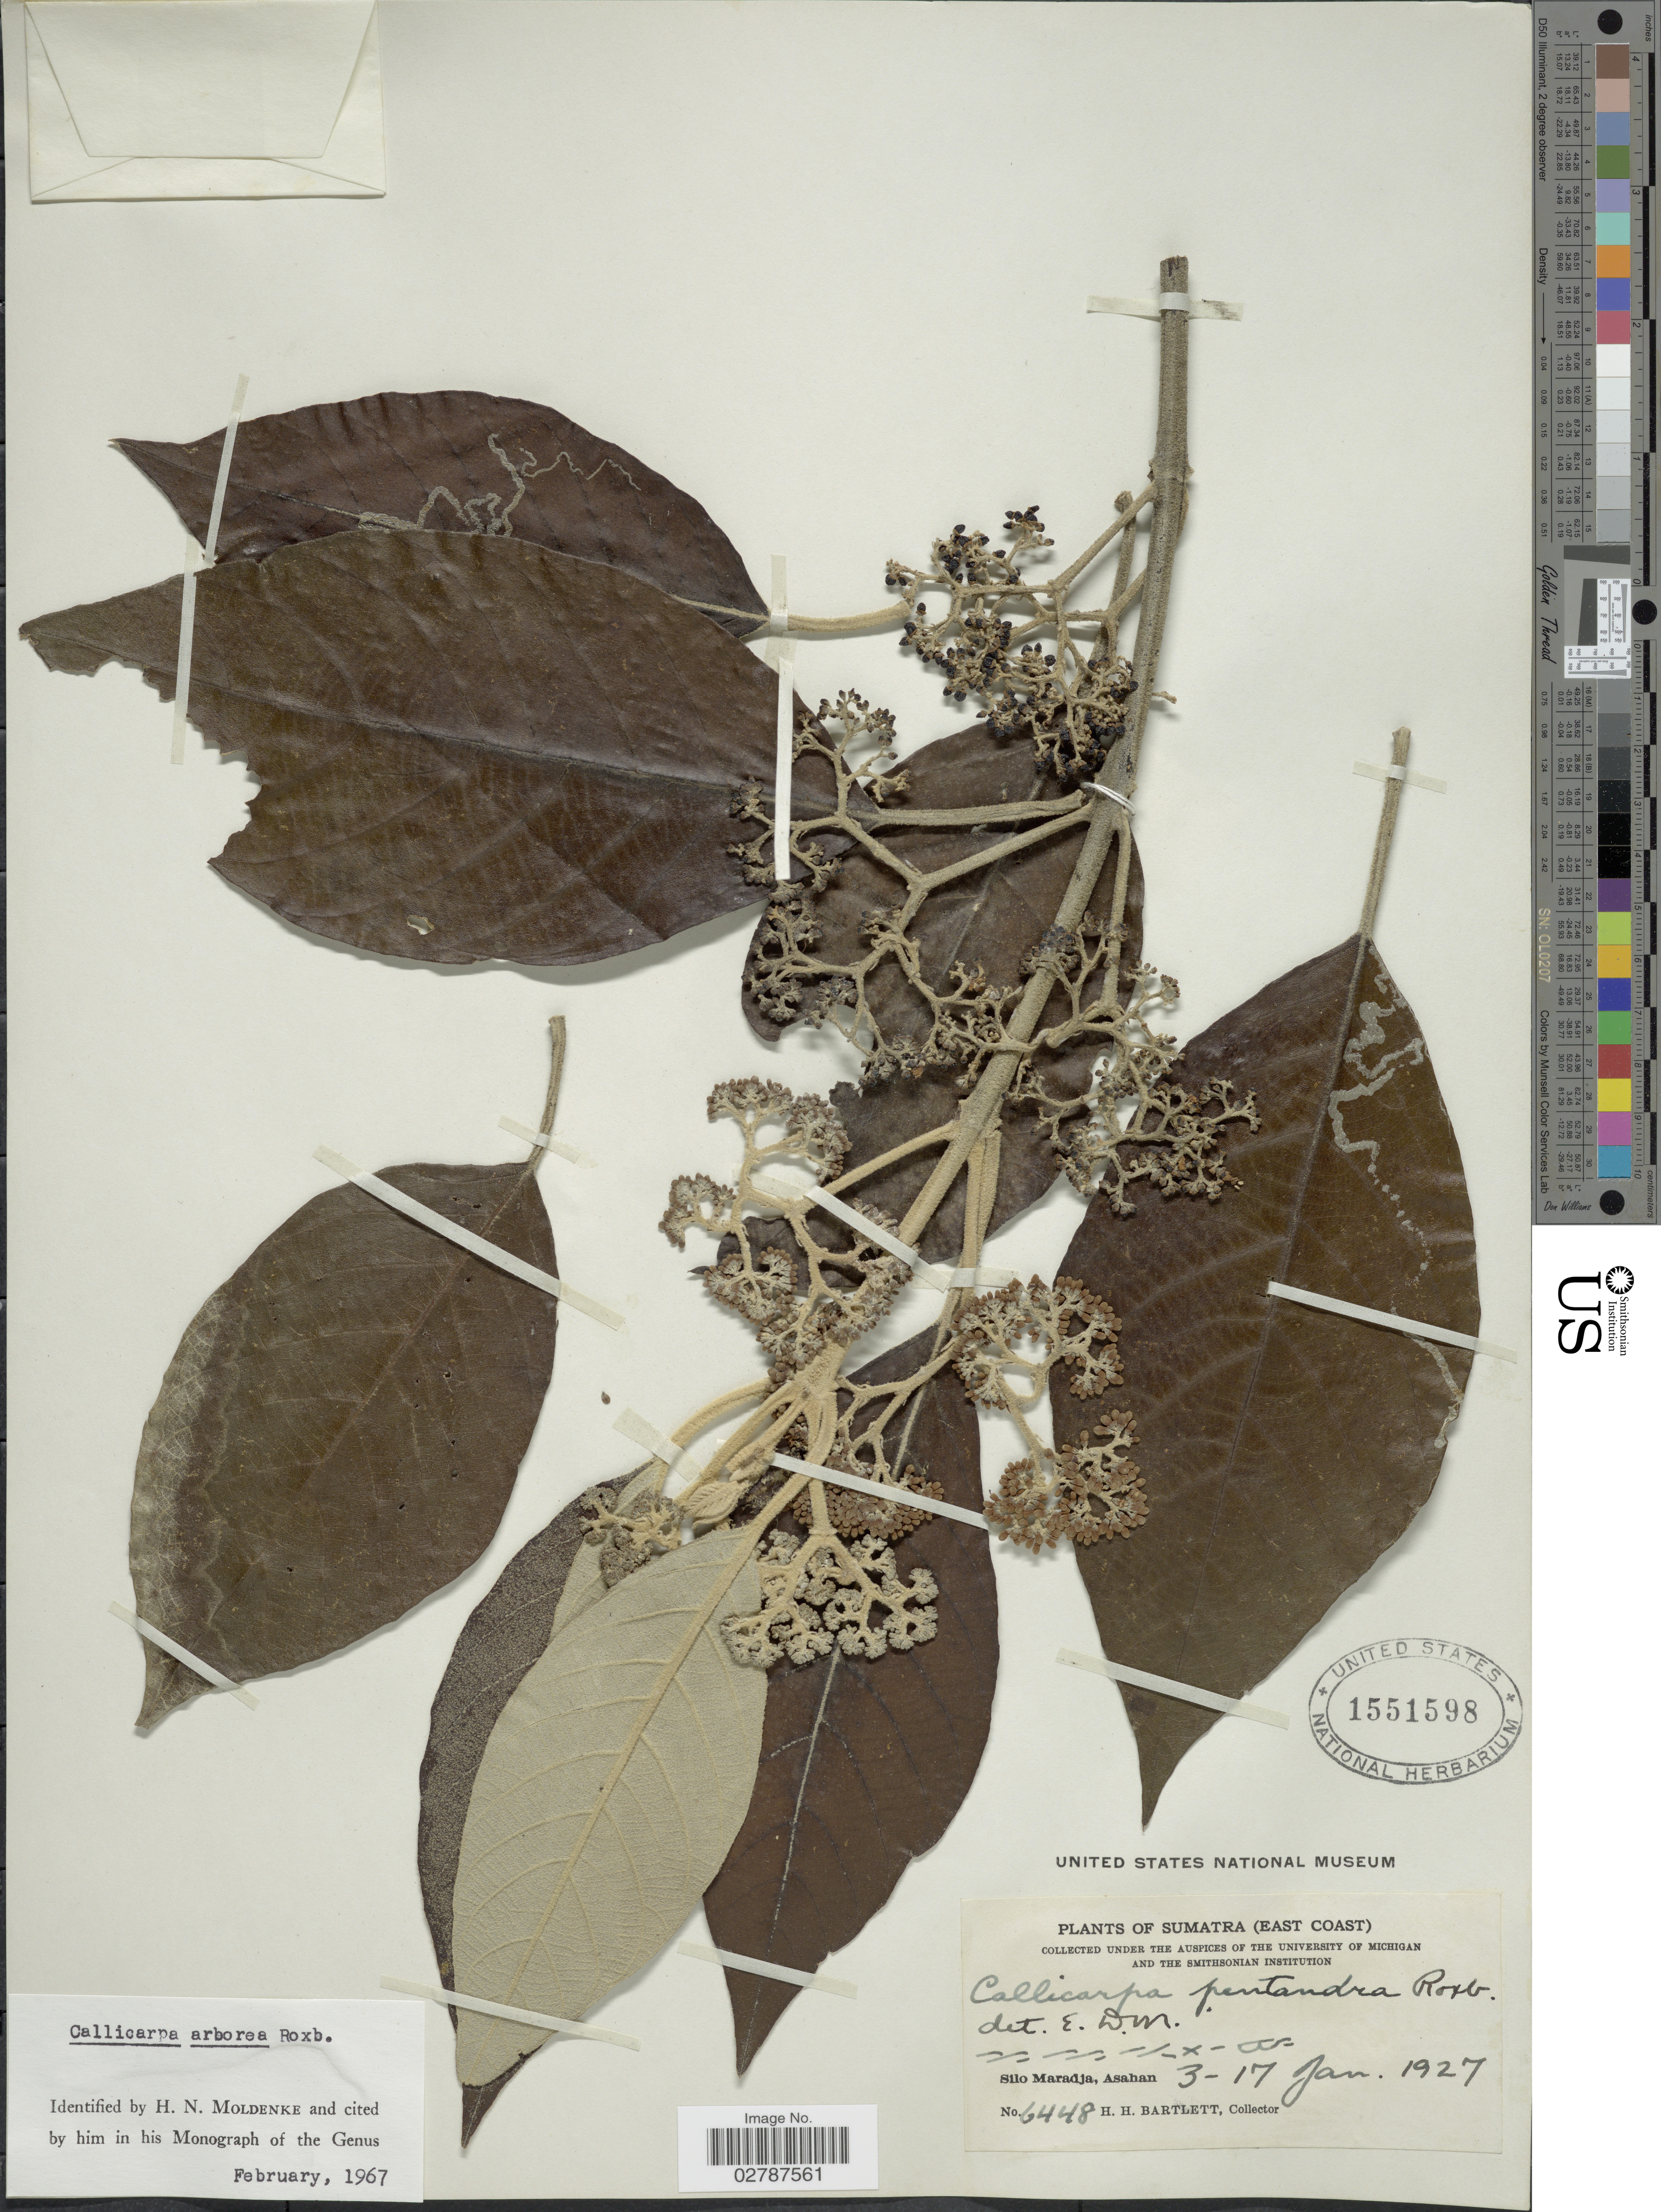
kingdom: Plantae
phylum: Tracheophyta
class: Magnoliopsida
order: Lamiales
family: Lamiaceae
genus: Callicarpa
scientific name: Callicarpa arborea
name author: Roxb.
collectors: H. H. Bartlett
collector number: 6448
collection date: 1927-01-03/1927-01-17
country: Indonesia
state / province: Sumatra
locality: (East Coast). Silo Maradja, Asahan.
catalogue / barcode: US 1551598